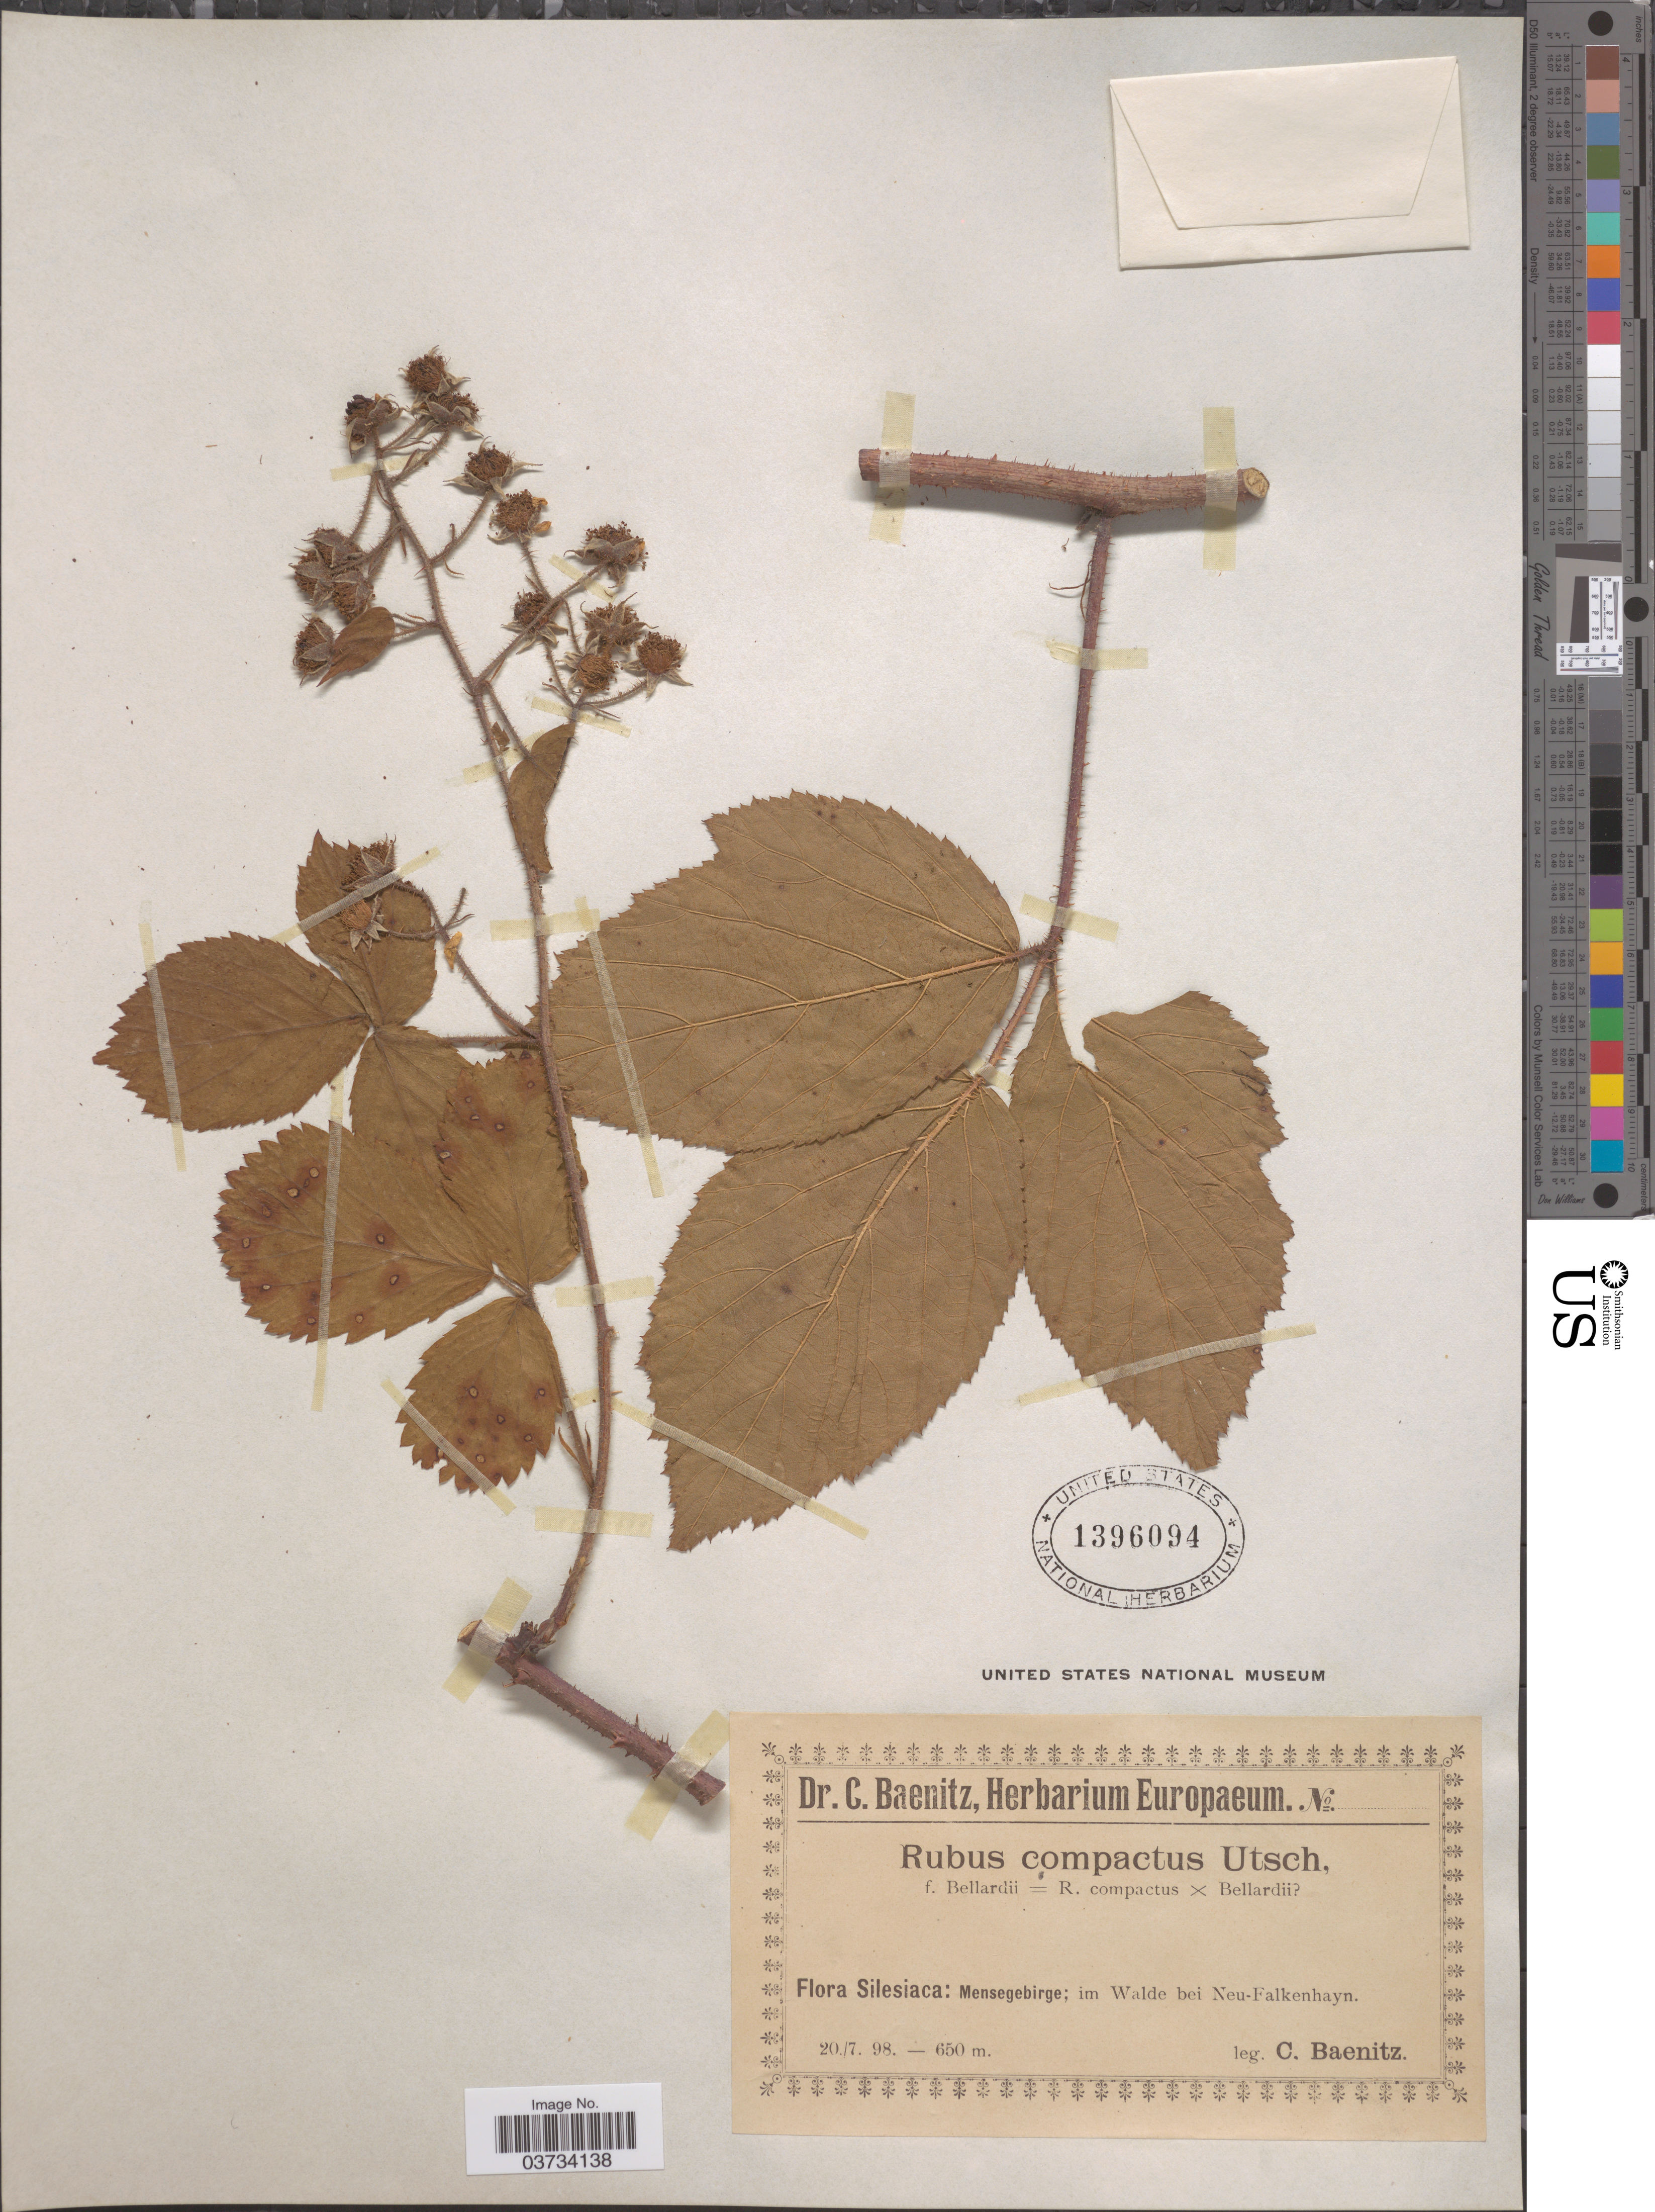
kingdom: Plantae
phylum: Tracheophyta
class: Magnoliopsida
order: Rosales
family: Rosaceae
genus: Rubus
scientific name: Rubus compactus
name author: Benth.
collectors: C. G. Baenitz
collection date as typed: Transcribed d/m/y: 20/7/98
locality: Silesiaca: Mensegebirge; im Walde bei Neu-Falkenhayn.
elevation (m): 650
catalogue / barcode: US 1396094